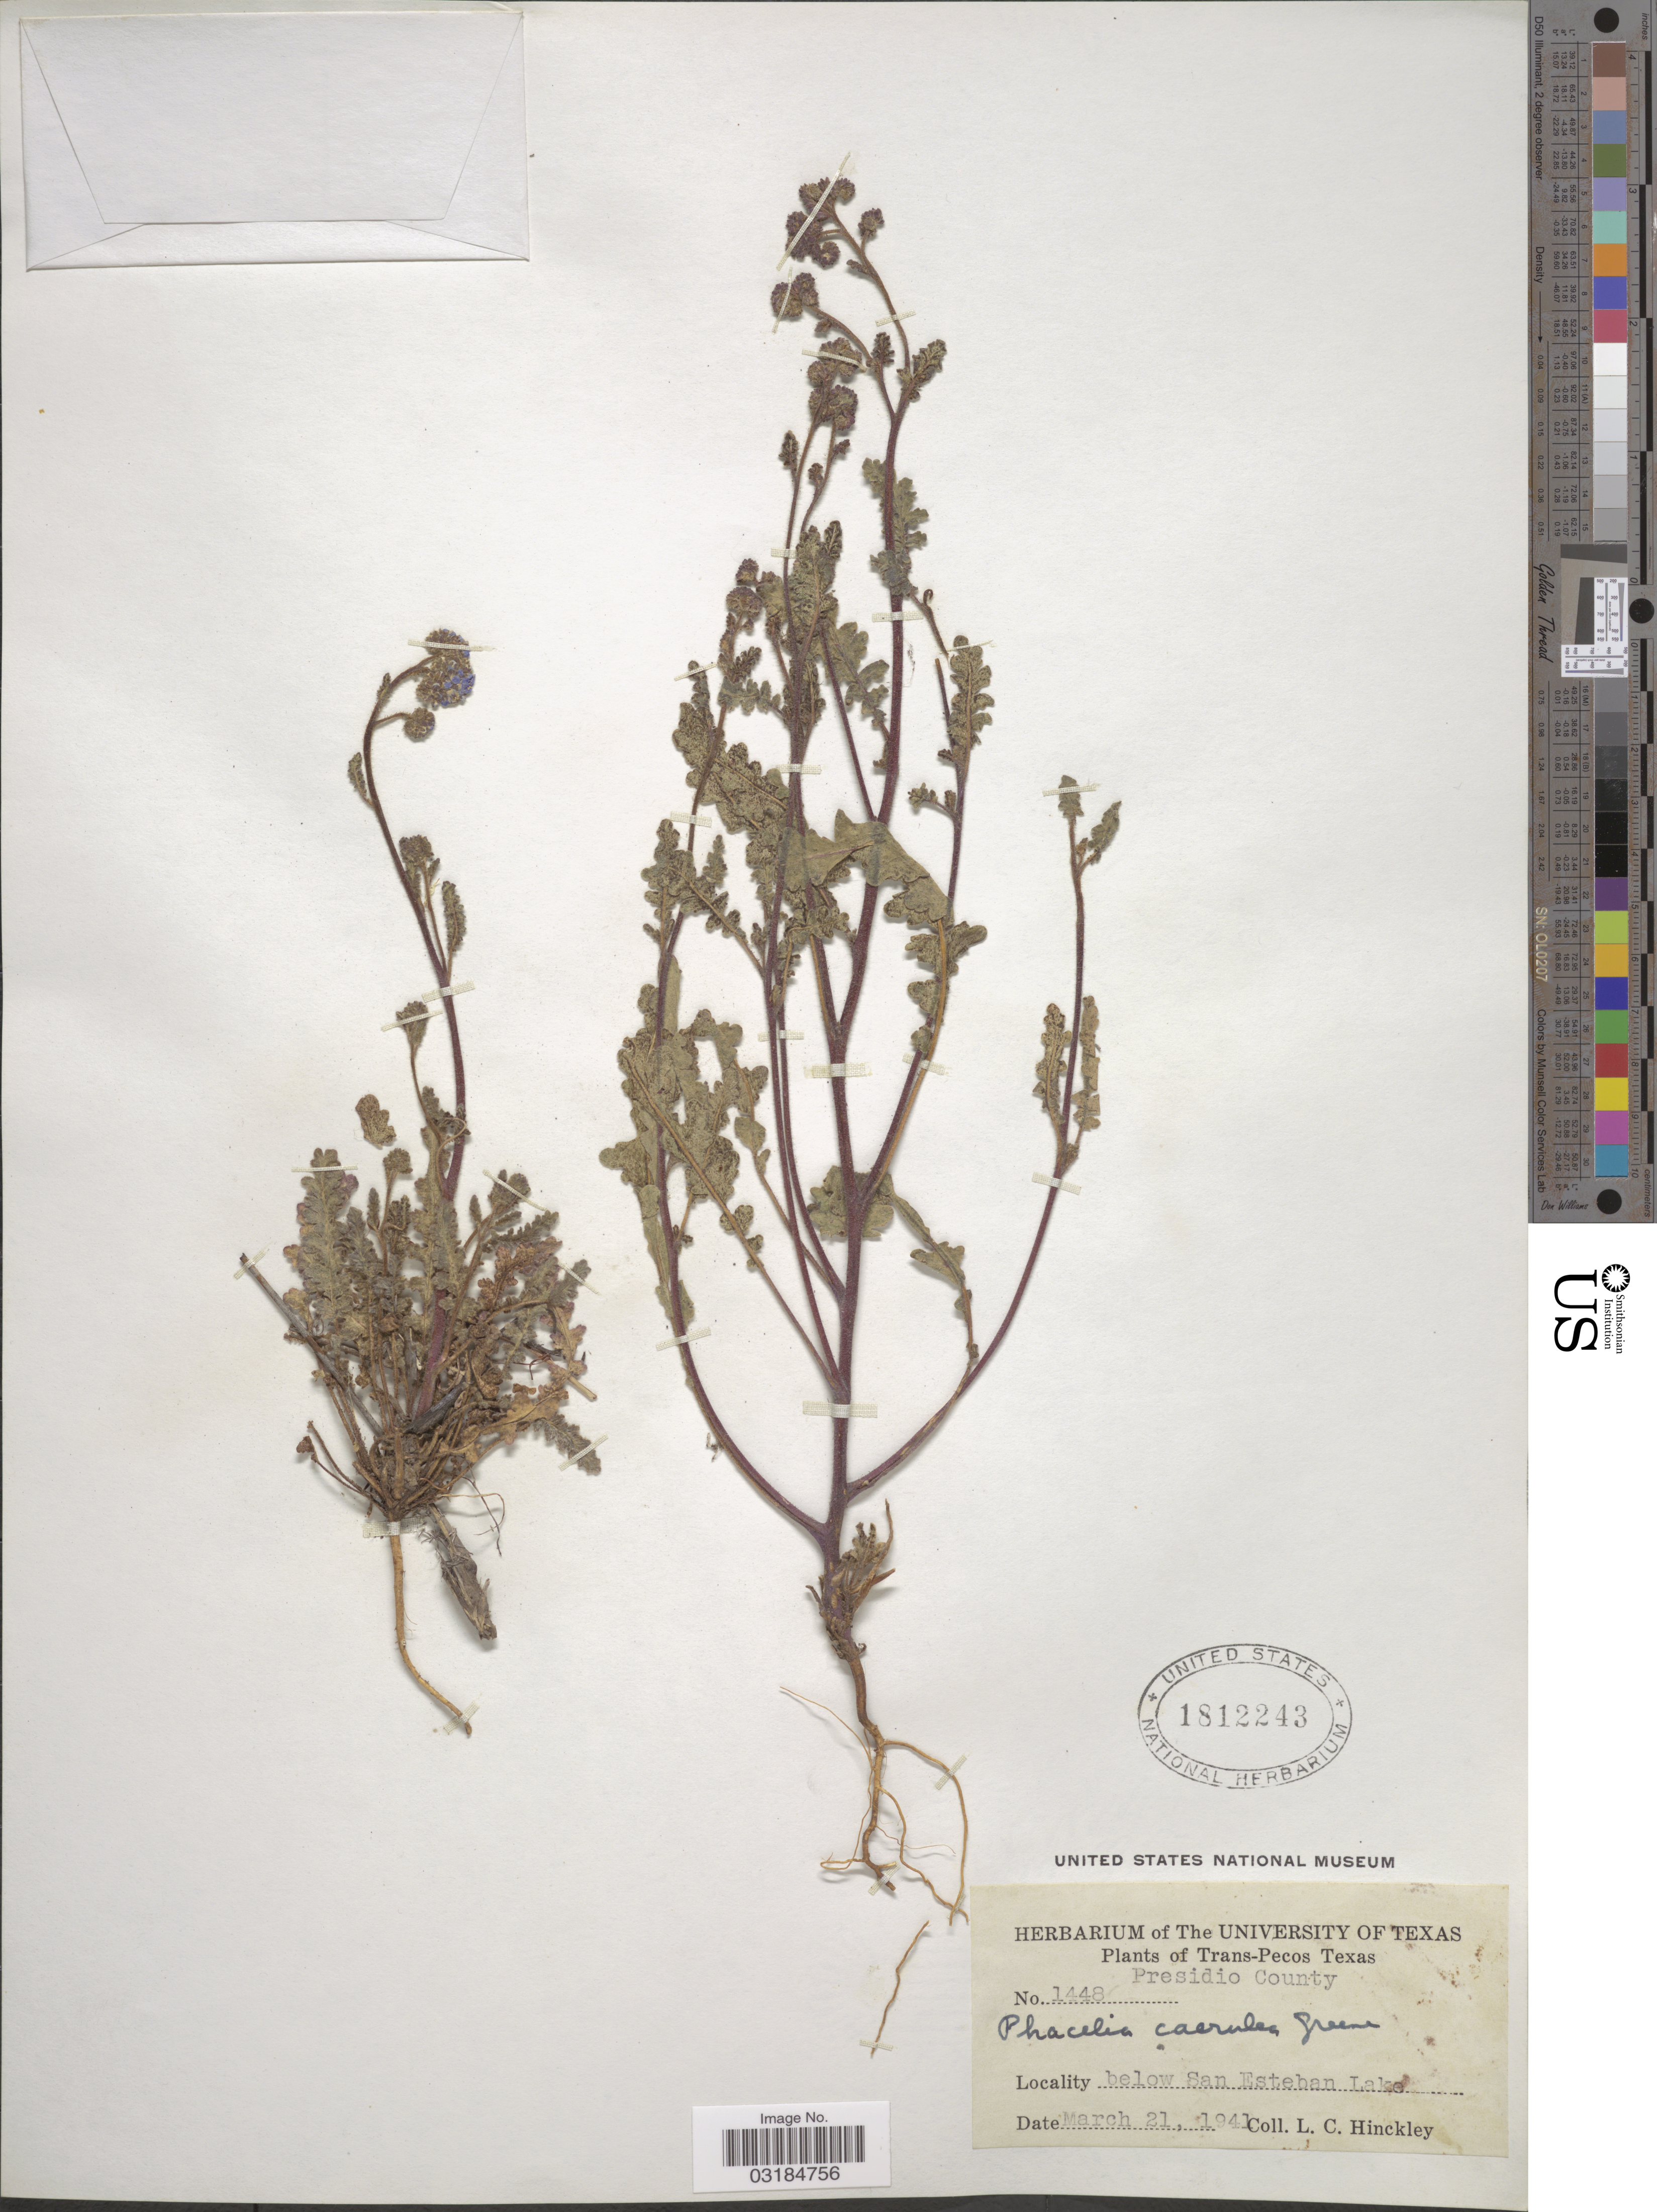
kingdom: Plantae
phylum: Tracheophyta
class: Magnoliopsida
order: Boraginales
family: Hydrophyllaceae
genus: Phacelia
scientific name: Phacelia caerulea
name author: Greene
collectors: L. Hinckley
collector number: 1448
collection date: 1941-03-21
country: United States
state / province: Texas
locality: Trans-Pecos Texas, Presidio County, below San Esteban Lake.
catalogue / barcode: US 1812243